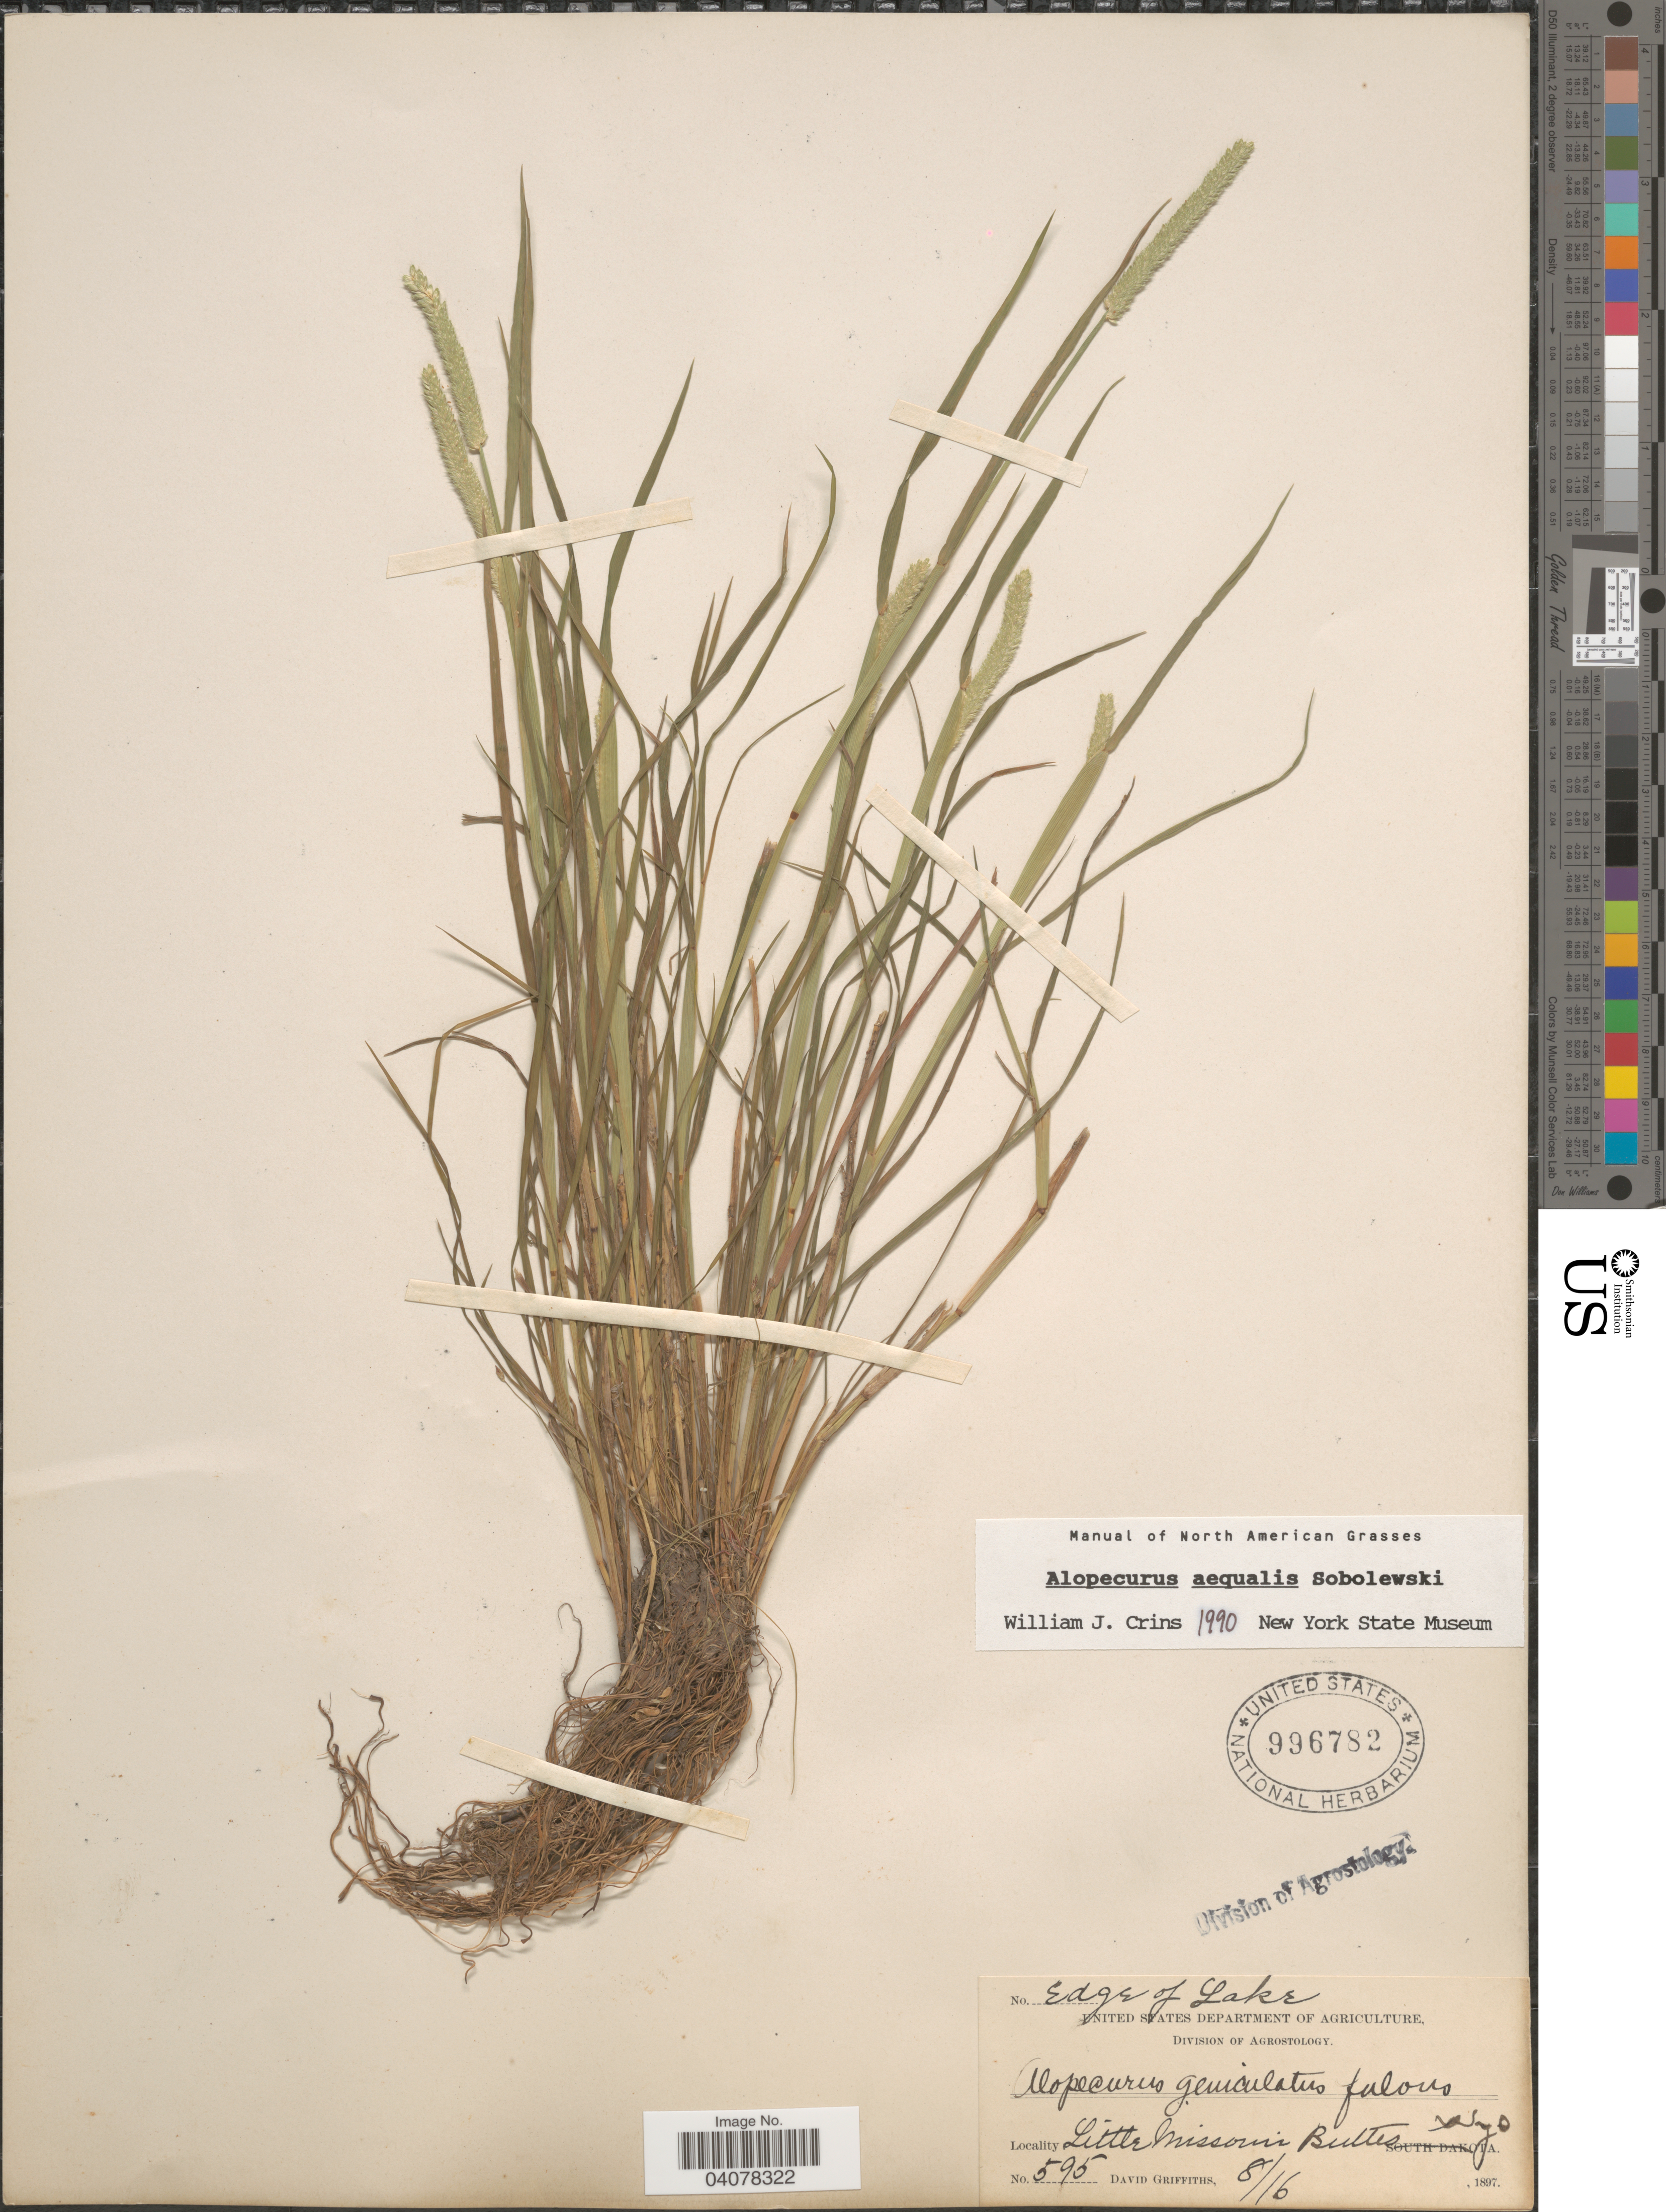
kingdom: Plantae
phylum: Tracheophyta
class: Liliopsida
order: Poales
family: Poaceae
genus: Alopecurus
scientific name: Alopecurus aequalis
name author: Sobol.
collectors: D. Griffiths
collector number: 595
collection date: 1897-08-16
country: United States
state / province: Wyoming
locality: Edge of Lake. Little Missouri Buttes.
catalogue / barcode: US 996782